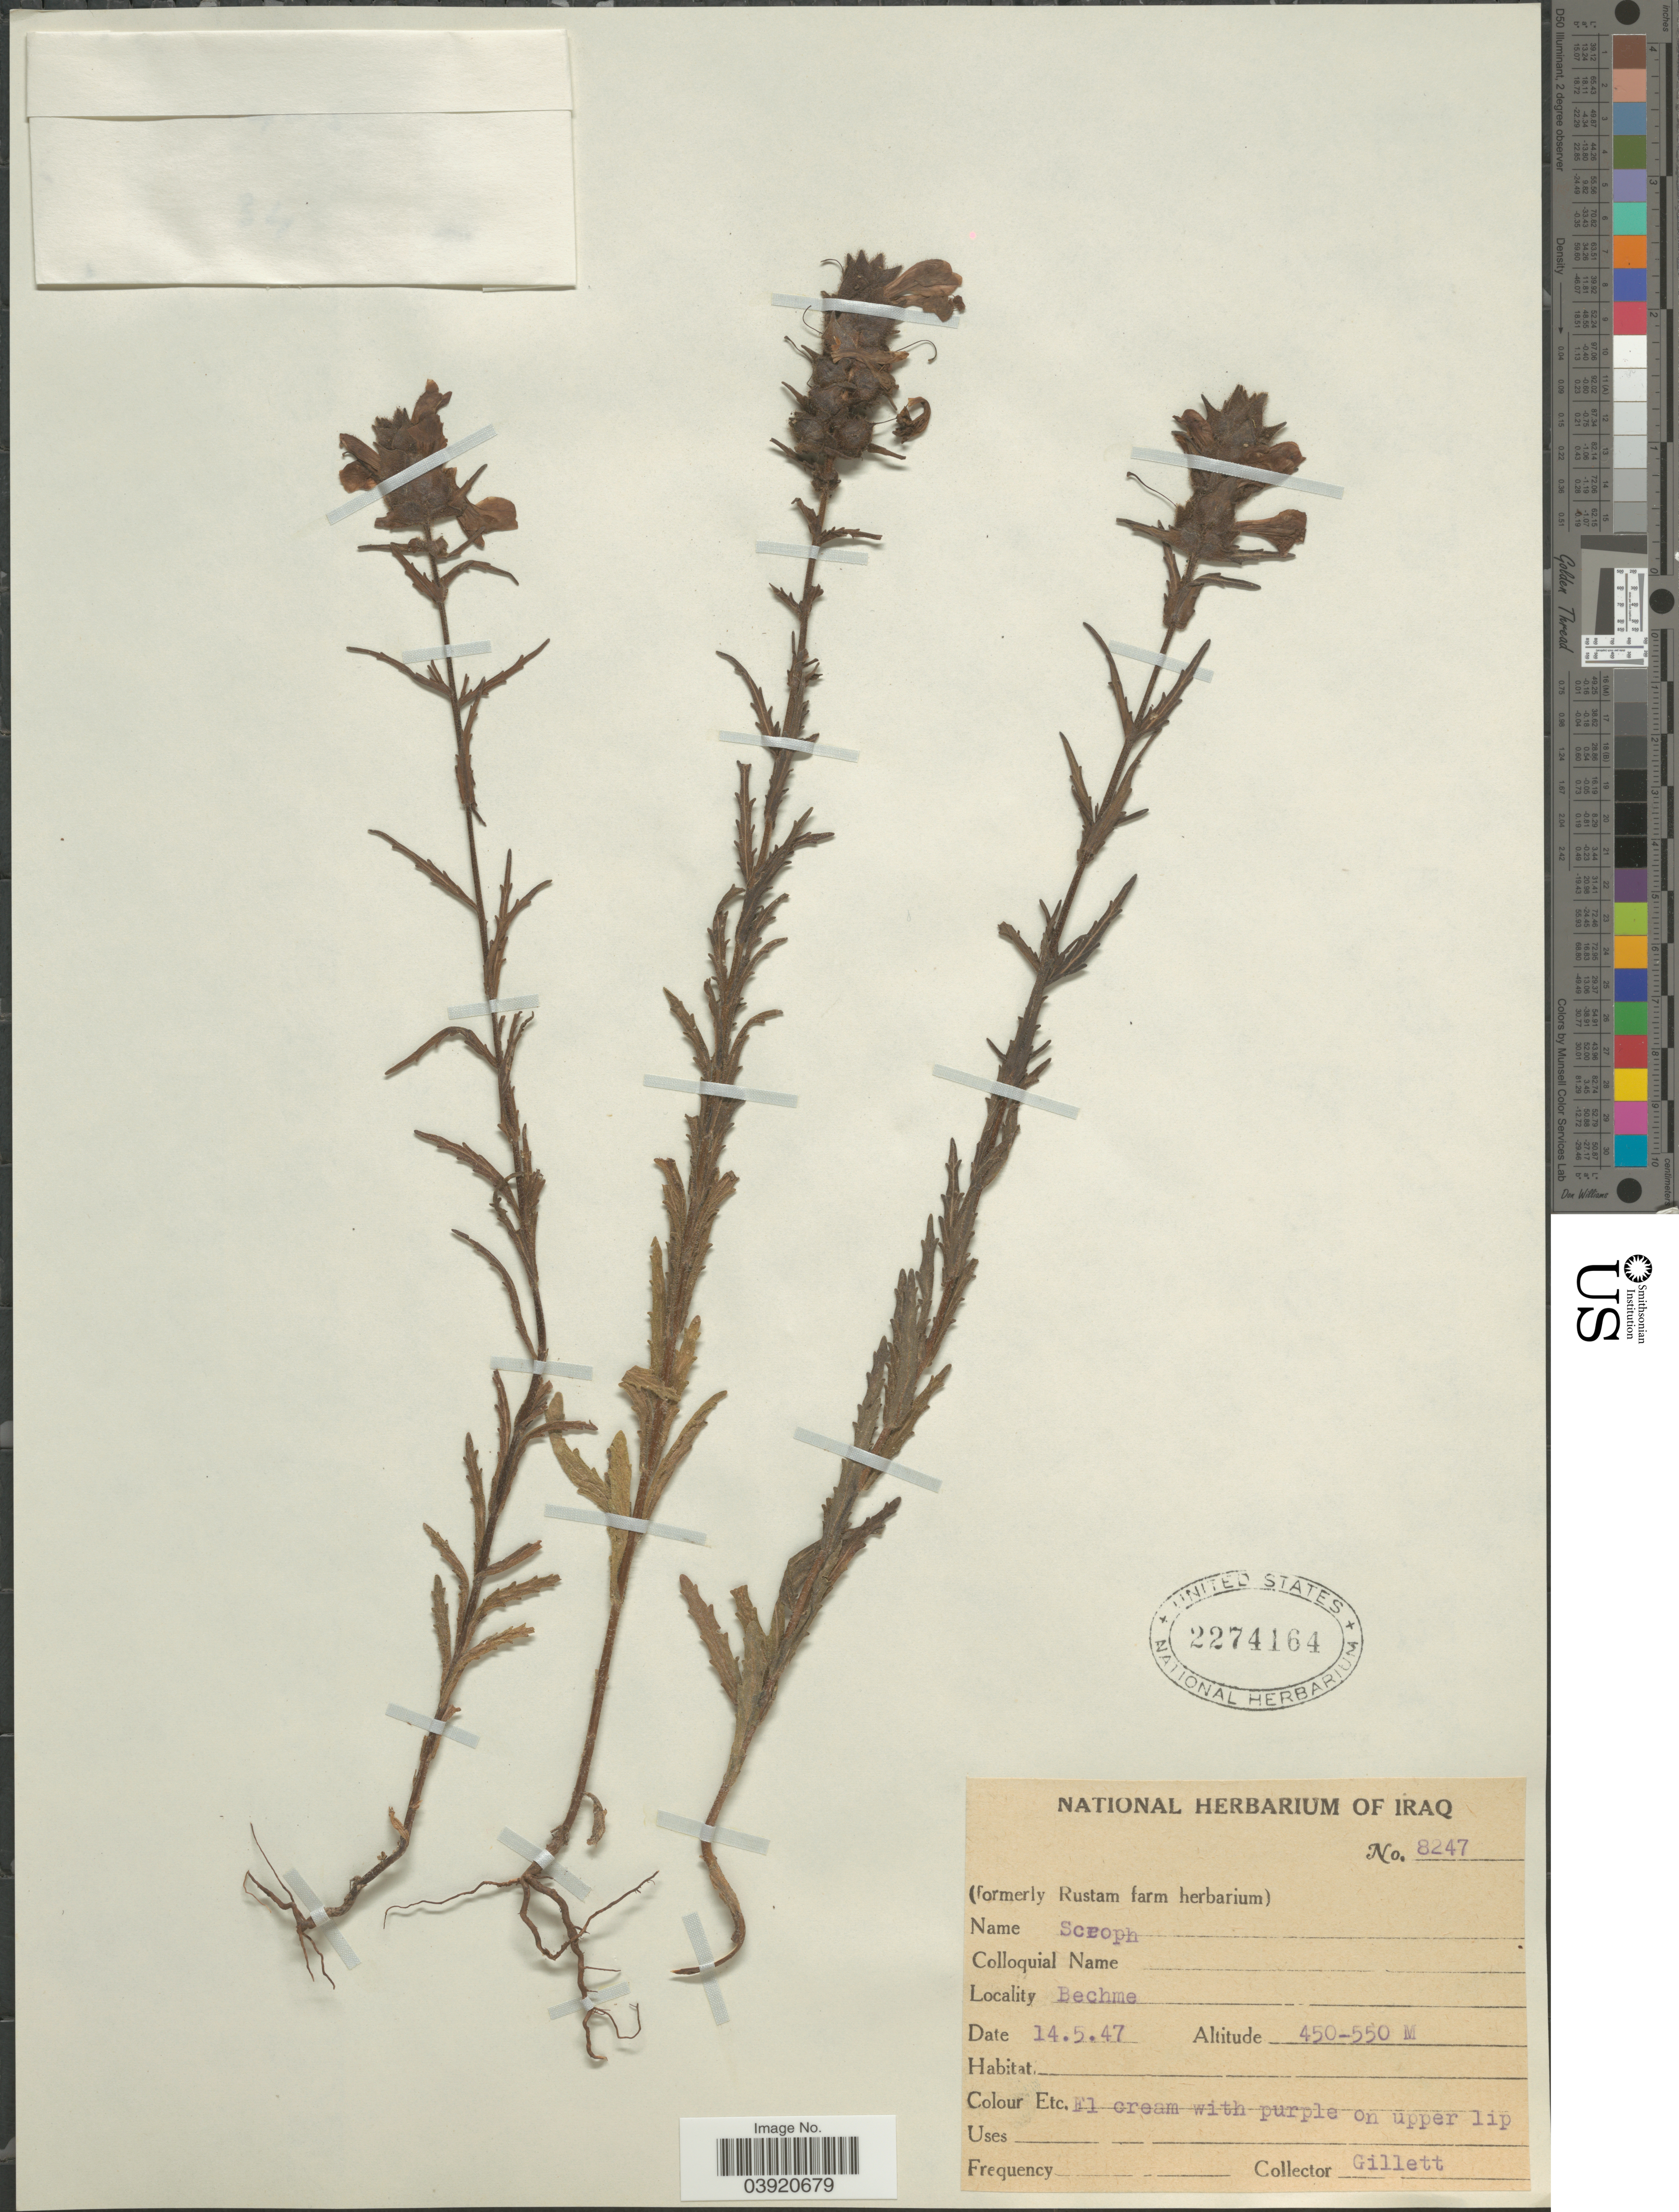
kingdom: Plantae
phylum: Tracheophyta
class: Magnoliopsida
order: Lamiales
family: Orobanchaceae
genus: Bellardia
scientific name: Bellardia sp.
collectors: Gillett, --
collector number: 8247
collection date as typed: Transcribed d/m/y: 14/5/47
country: Iraq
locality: Bechme.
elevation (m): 450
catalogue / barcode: US 2274164